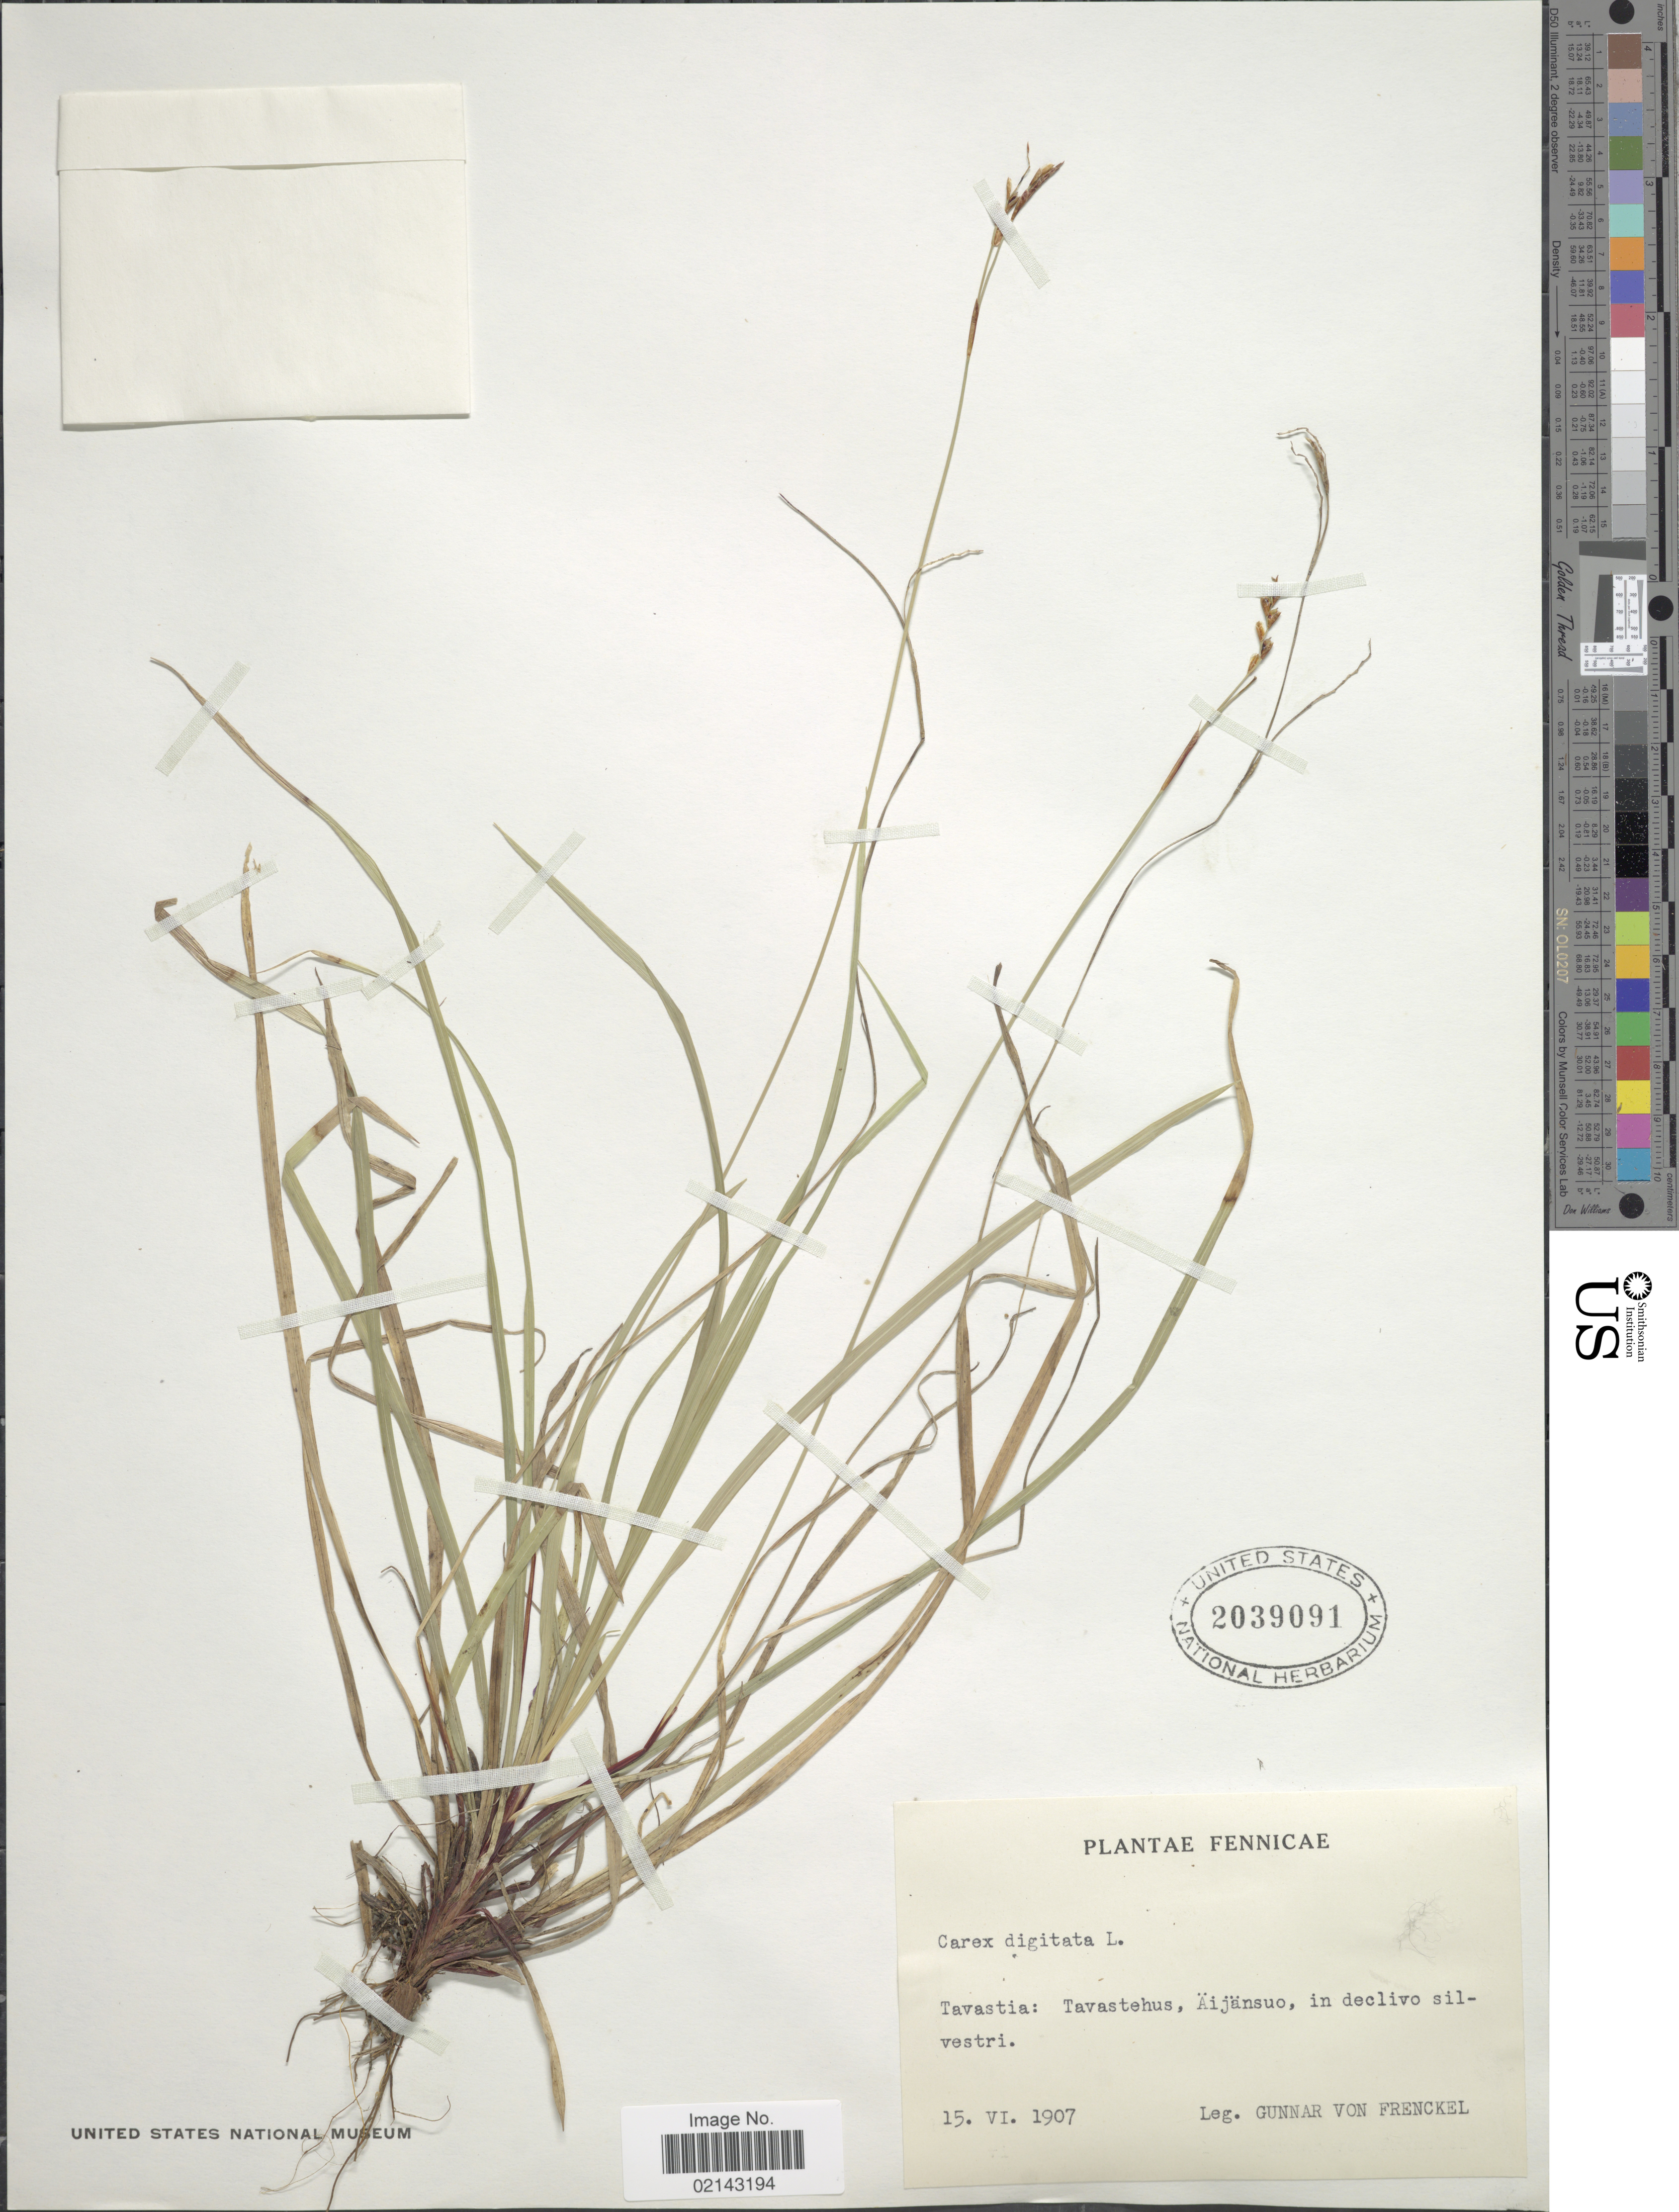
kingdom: Plantae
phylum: Tracheophyta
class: Liliopsida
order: Poales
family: Cyperaceae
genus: Carex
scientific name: Carex digitata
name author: L.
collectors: G. Frenckell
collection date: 1907-06-15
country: Finland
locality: Fennicae. Tavastia: Tavastehus, Aijansuo, in declivo silvestri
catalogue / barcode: US 2039091